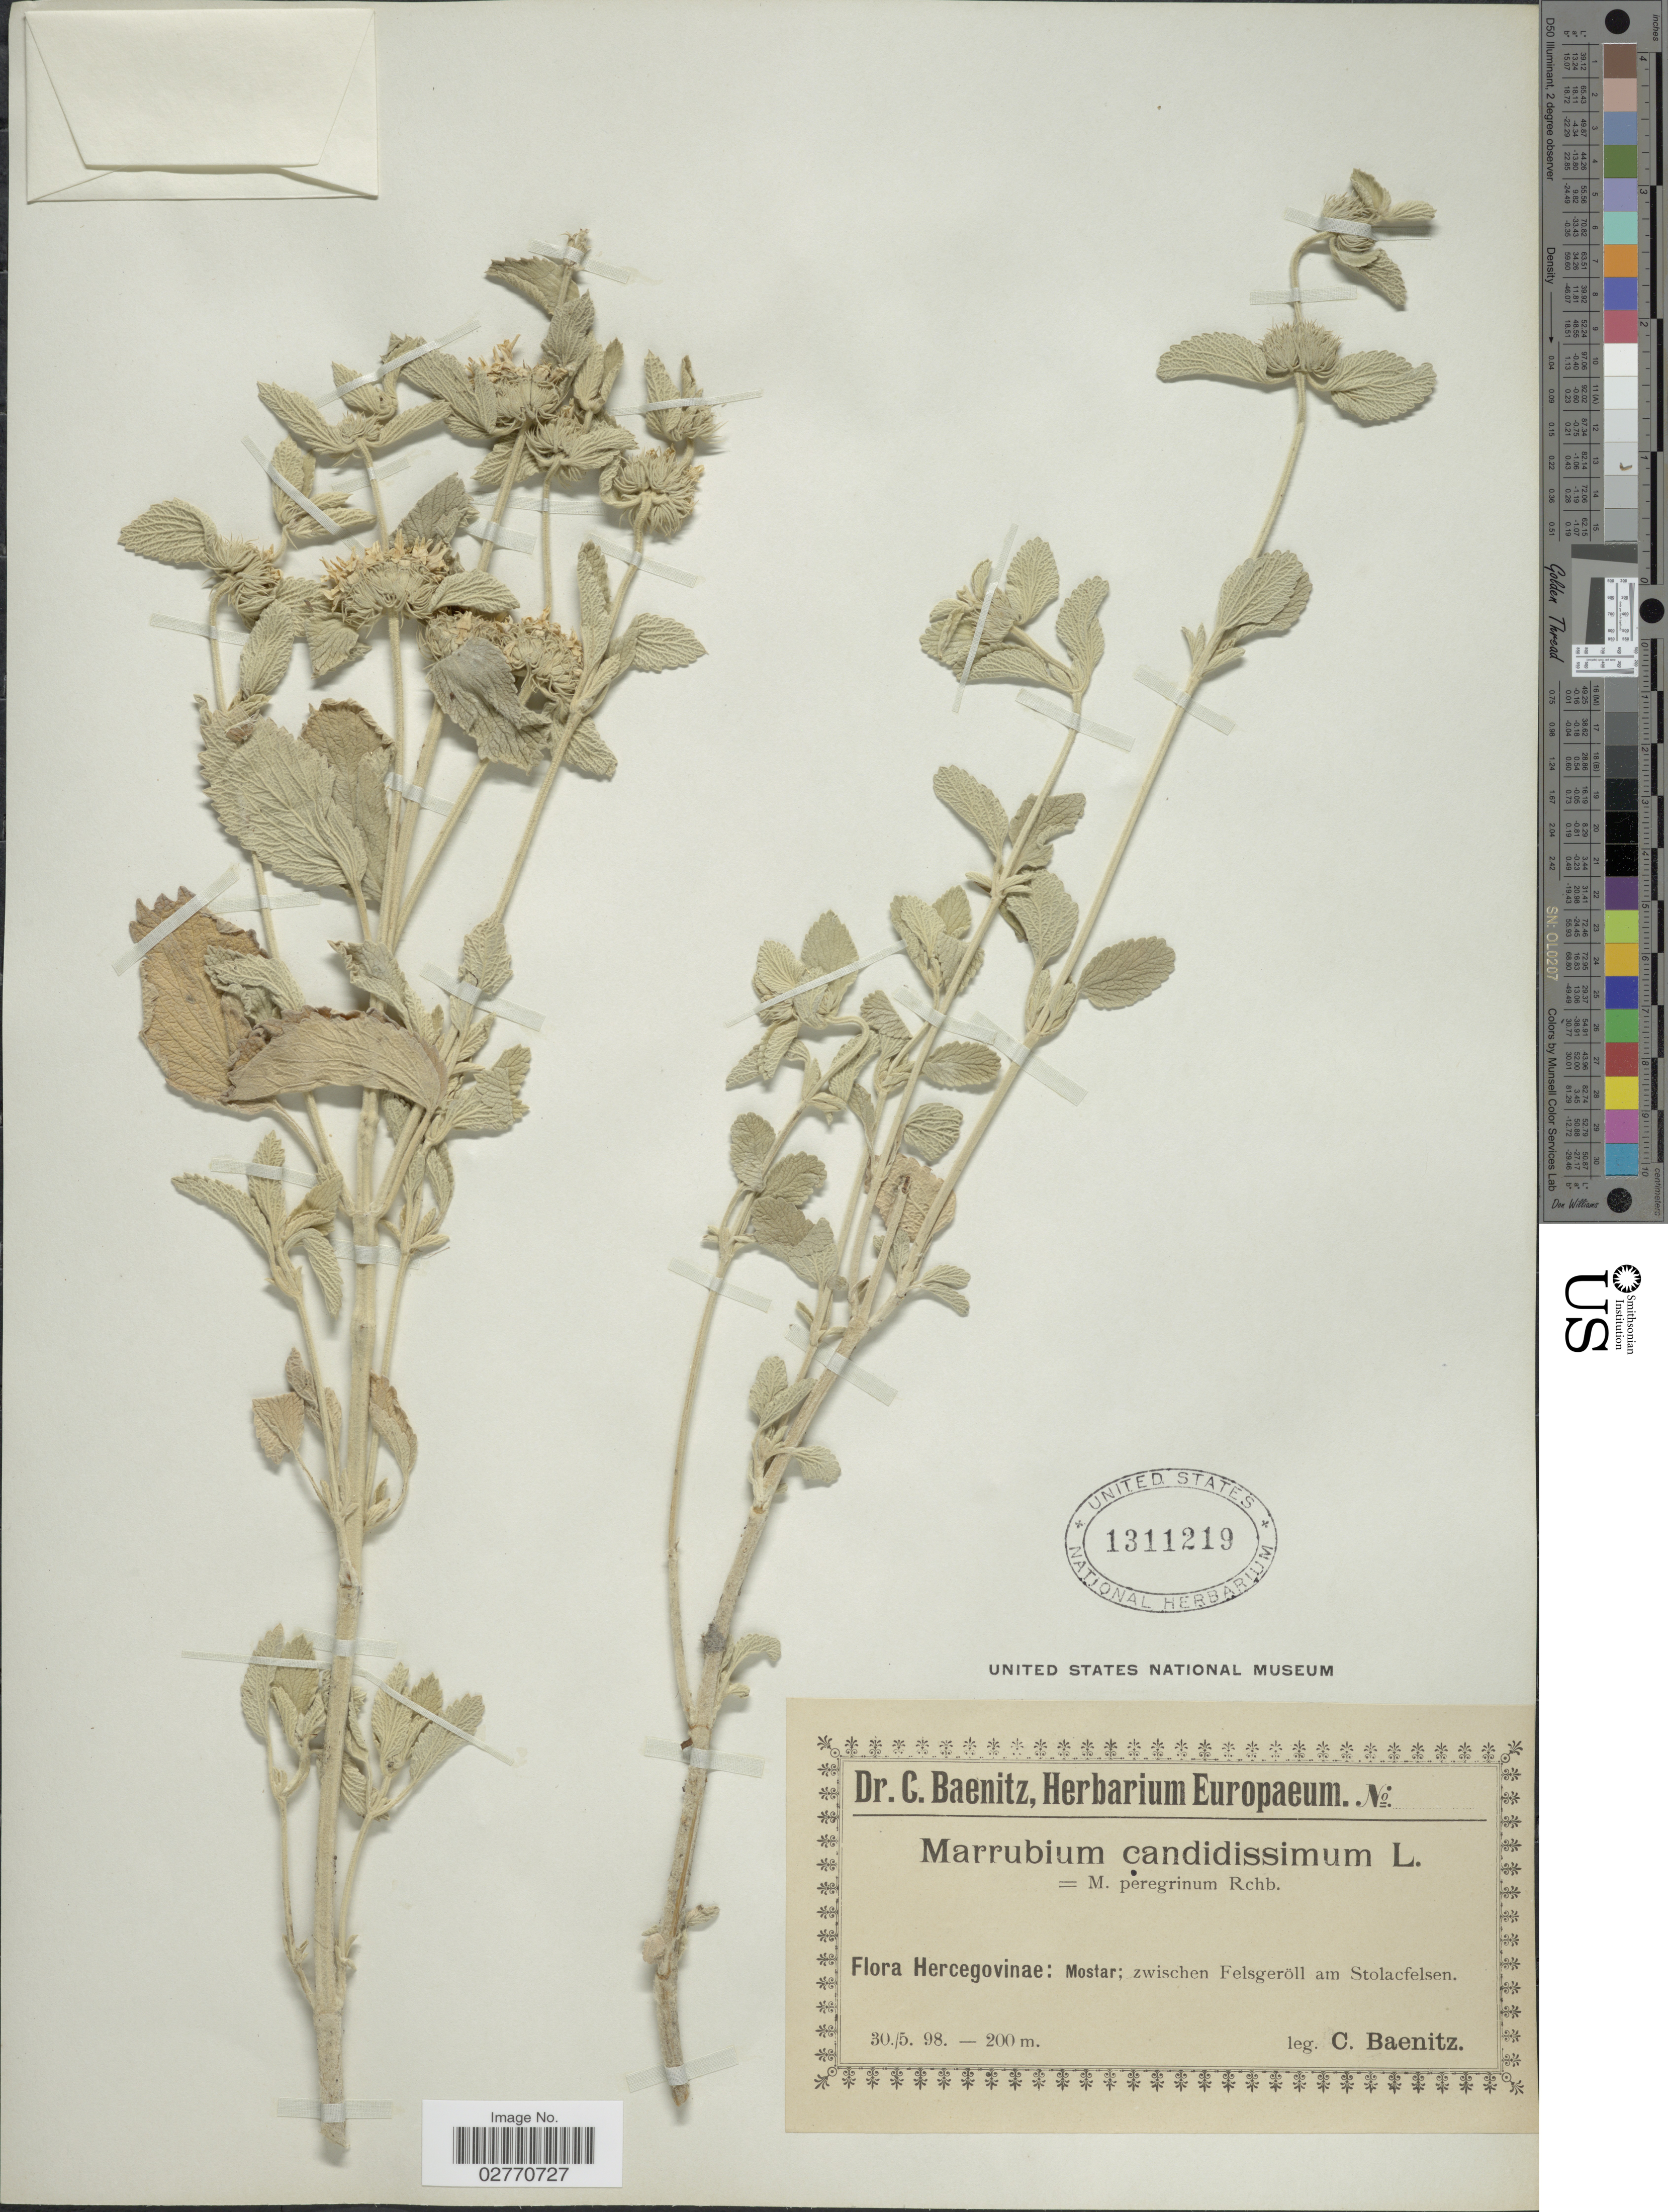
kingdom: Plantae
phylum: Tracheophyta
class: Magnoliopsida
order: Lamiales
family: Lamiaceae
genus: Marrubium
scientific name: Marrubium candidissimum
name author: L.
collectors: C. G. Baenitz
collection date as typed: Transcribed d/m/y: 30/5/98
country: Bosnia and Herzegovina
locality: Hercegovinae: Mostar; zwischen Felsgeröll am Stolacfelsen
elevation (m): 200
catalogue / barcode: US 1311219